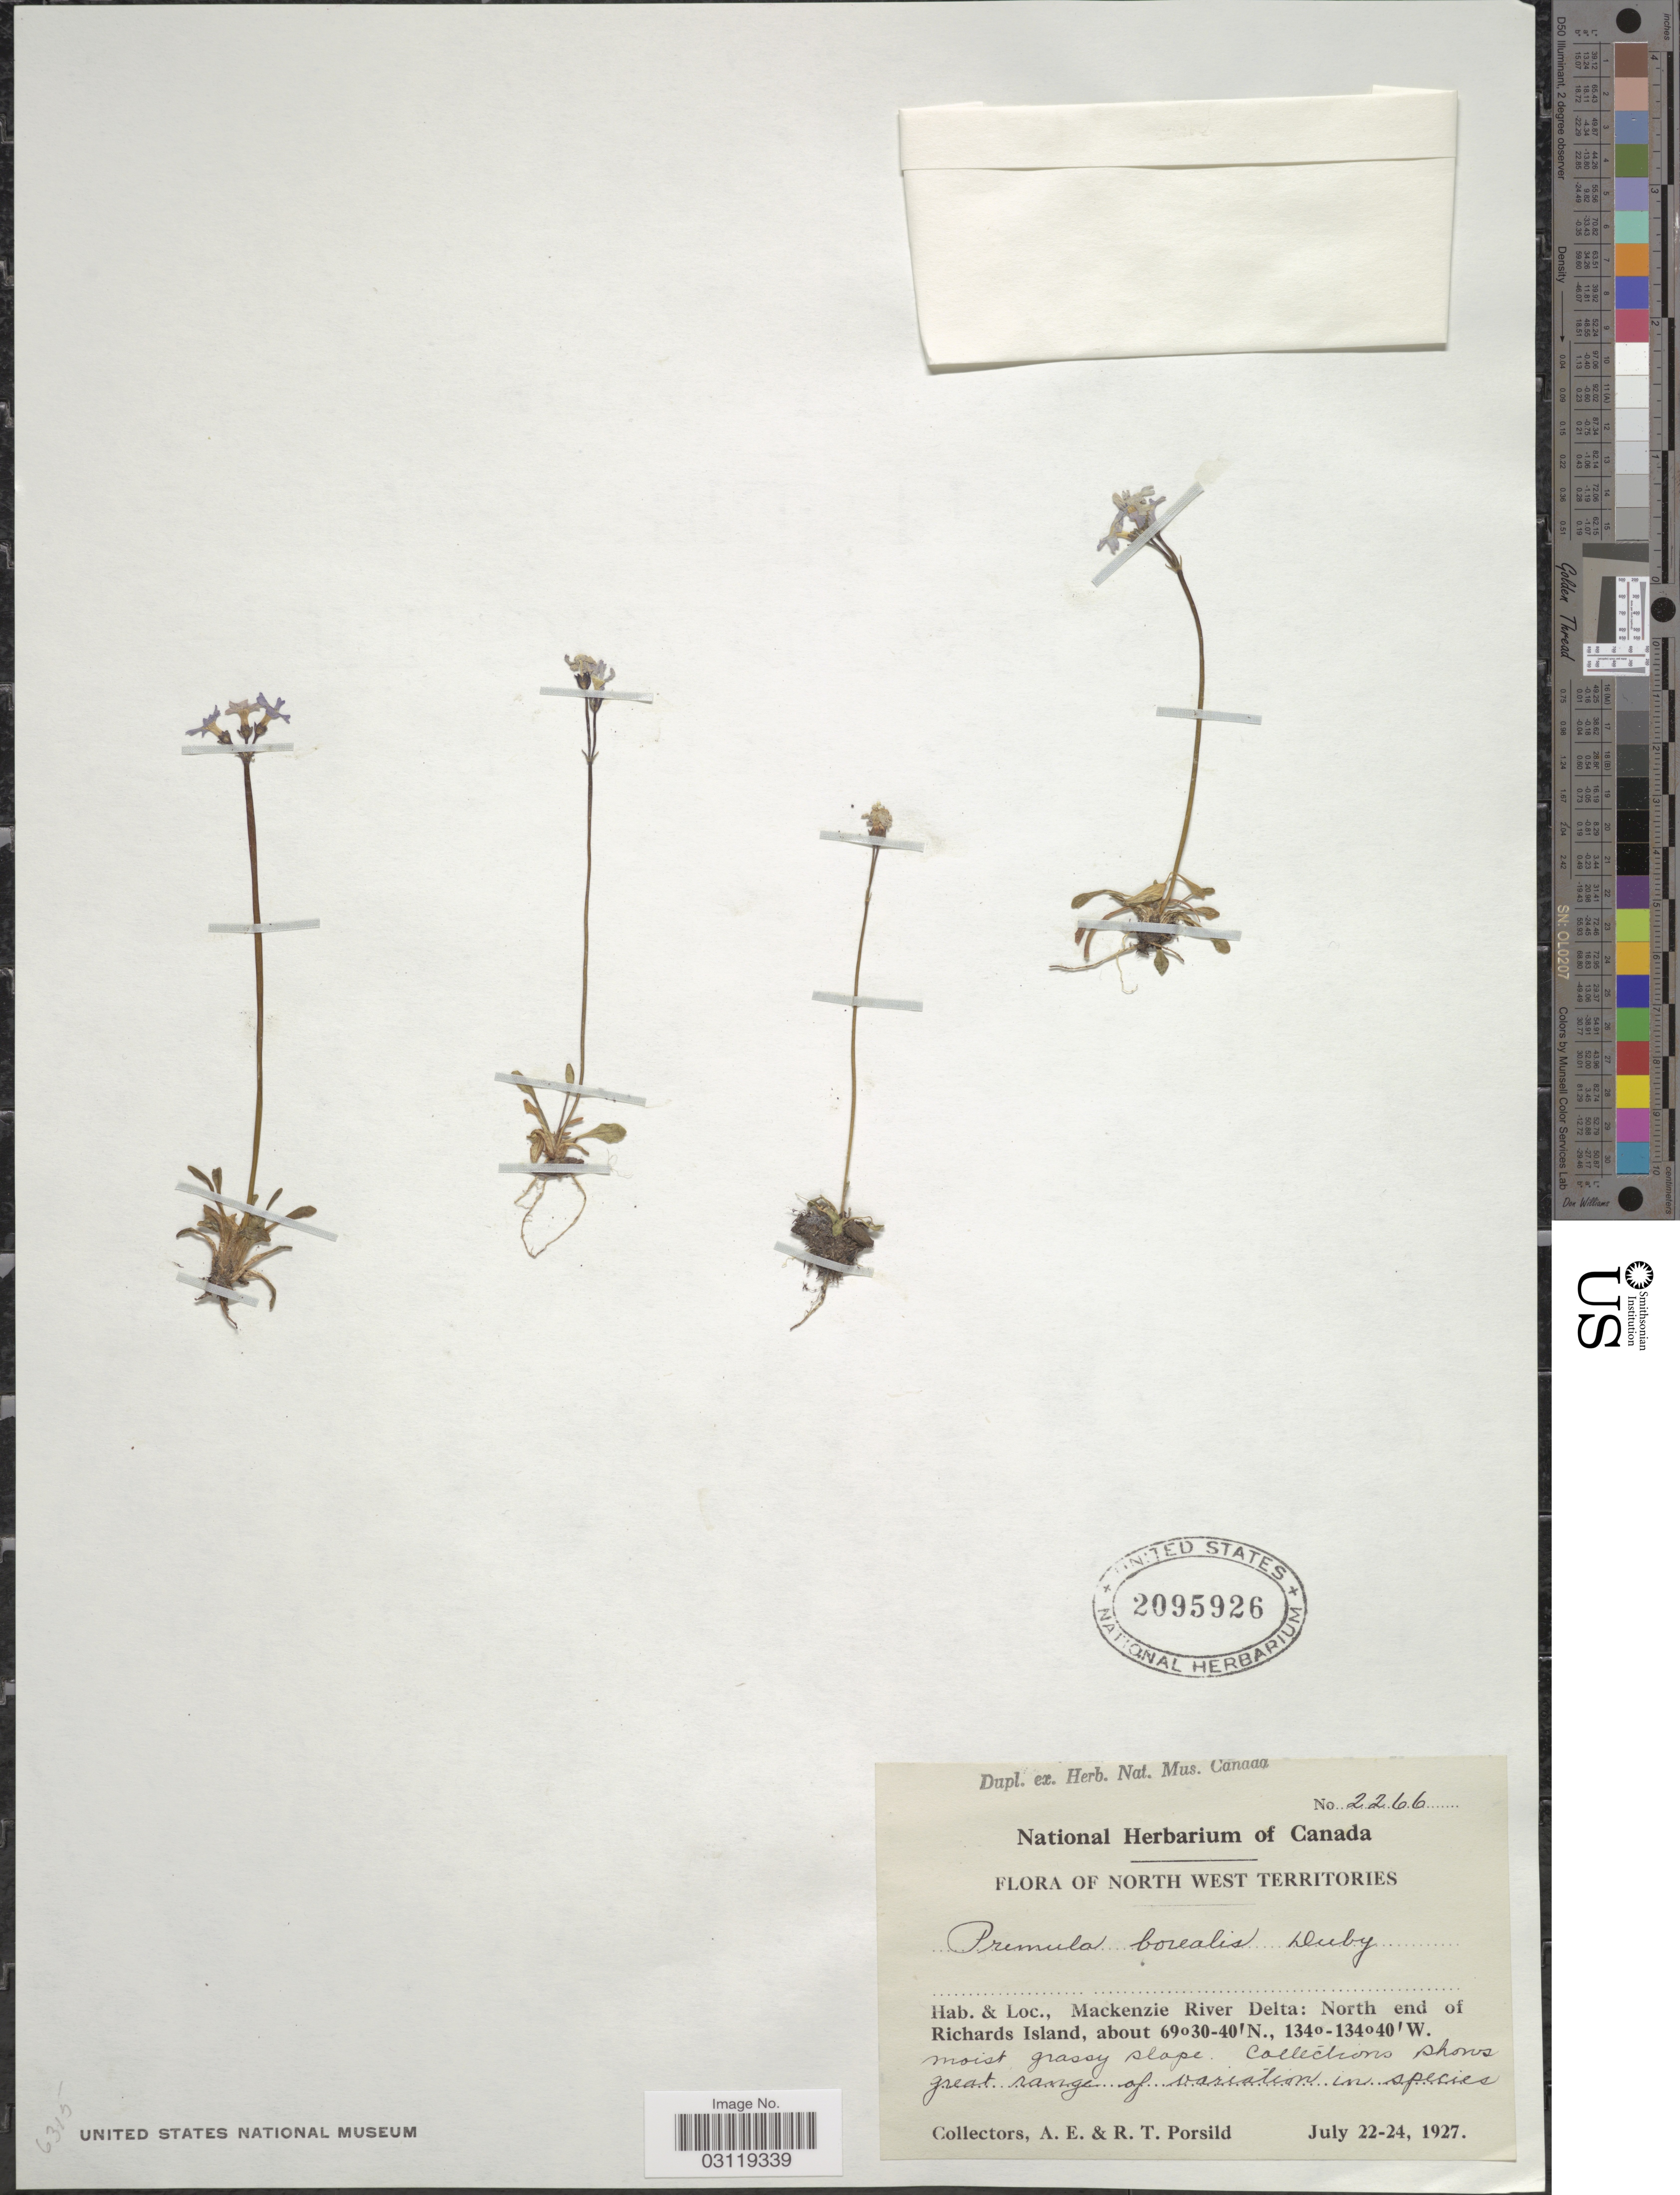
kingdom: Plantae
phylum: Tracheophyta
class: Magnoliopsida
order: Ericales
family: Primulaceae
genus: Primula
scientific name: Primula borealis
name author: Duby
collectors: A. E. Porsild & R. T. Porsild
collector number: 2266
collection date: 1927-07-22/1927-07-24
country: Canada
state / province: Northwest Territories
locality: Mackenzie River Delta: North end of Richards Island.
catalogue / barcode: US 2095926